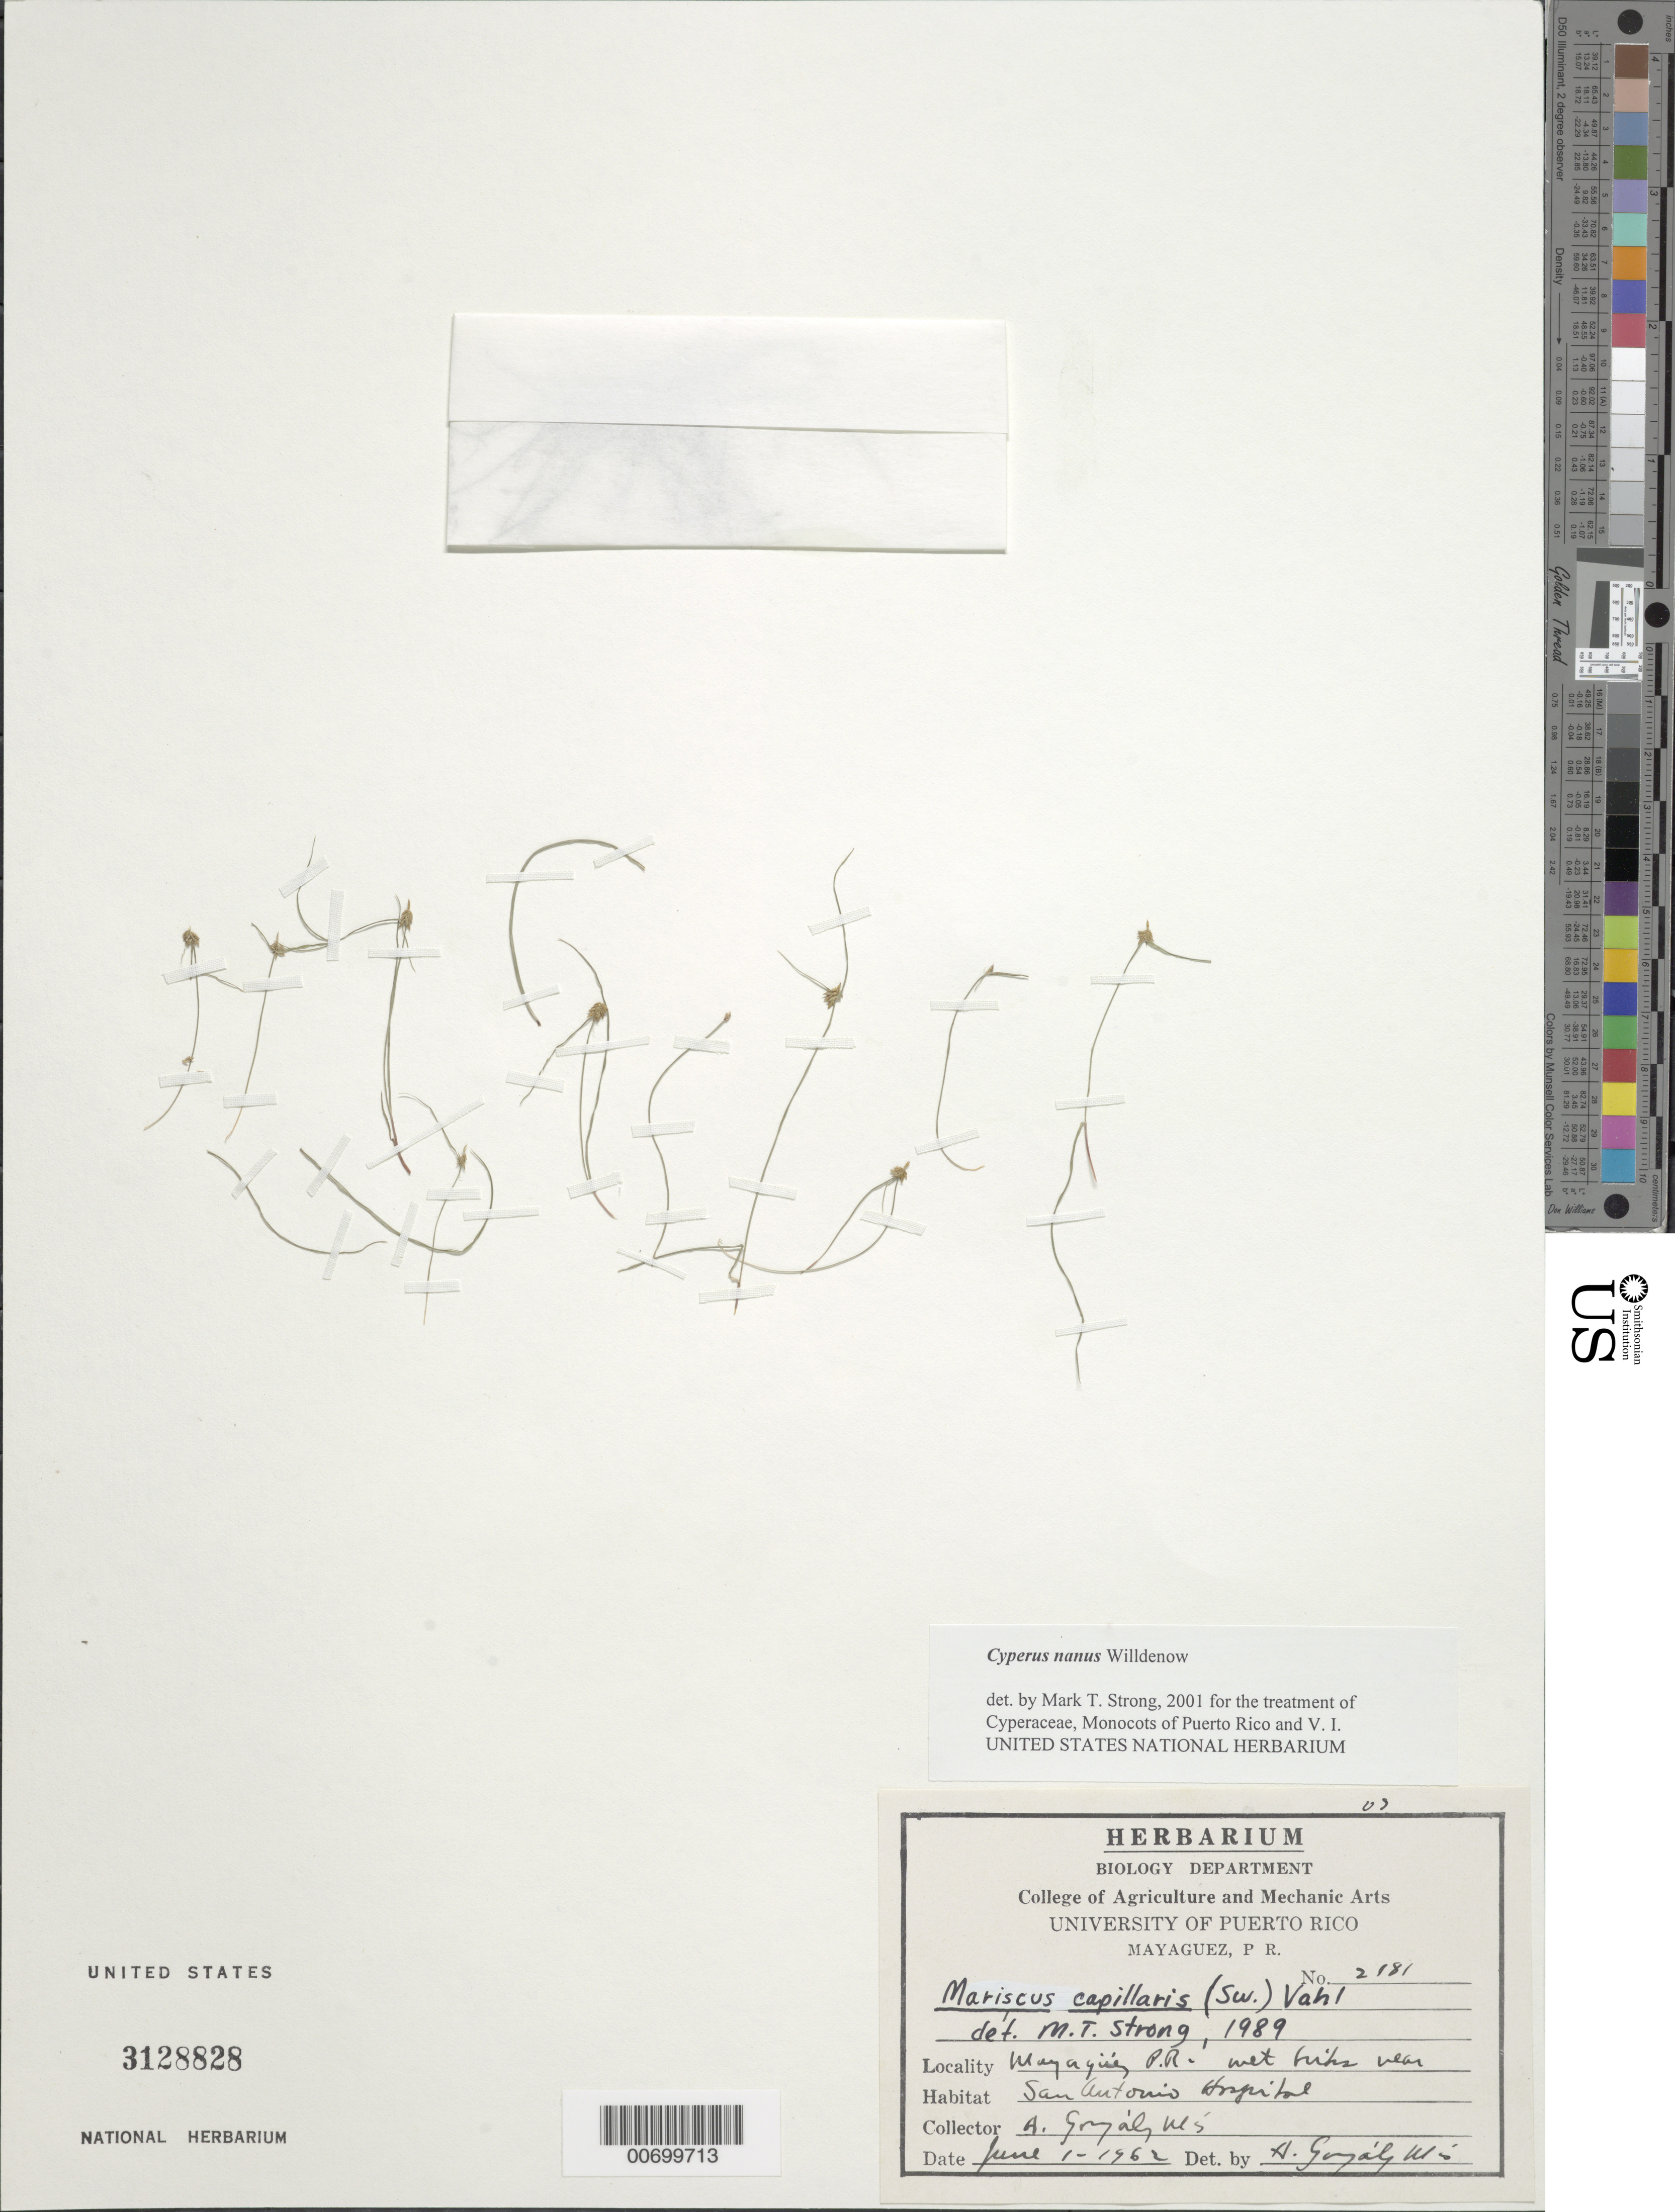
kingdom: Plantae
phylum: Tracheophyta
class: Liliopsida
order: Poales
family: Cyperaceae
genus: Cyperus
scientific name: Cyperus nanus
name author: Willd.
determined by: Strong, M. T., (US), Smithsonian Institution - National Museum of Natural History (UNITED STATES)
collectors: A. González Más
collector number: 2181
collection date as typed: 01 Jun 1962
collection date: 1962-06-01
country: Puerto Rico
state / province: Mayagüez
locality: Mayagüez: near San Antonio Hospital.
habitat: Wet bricks.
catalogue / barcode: US 3128828